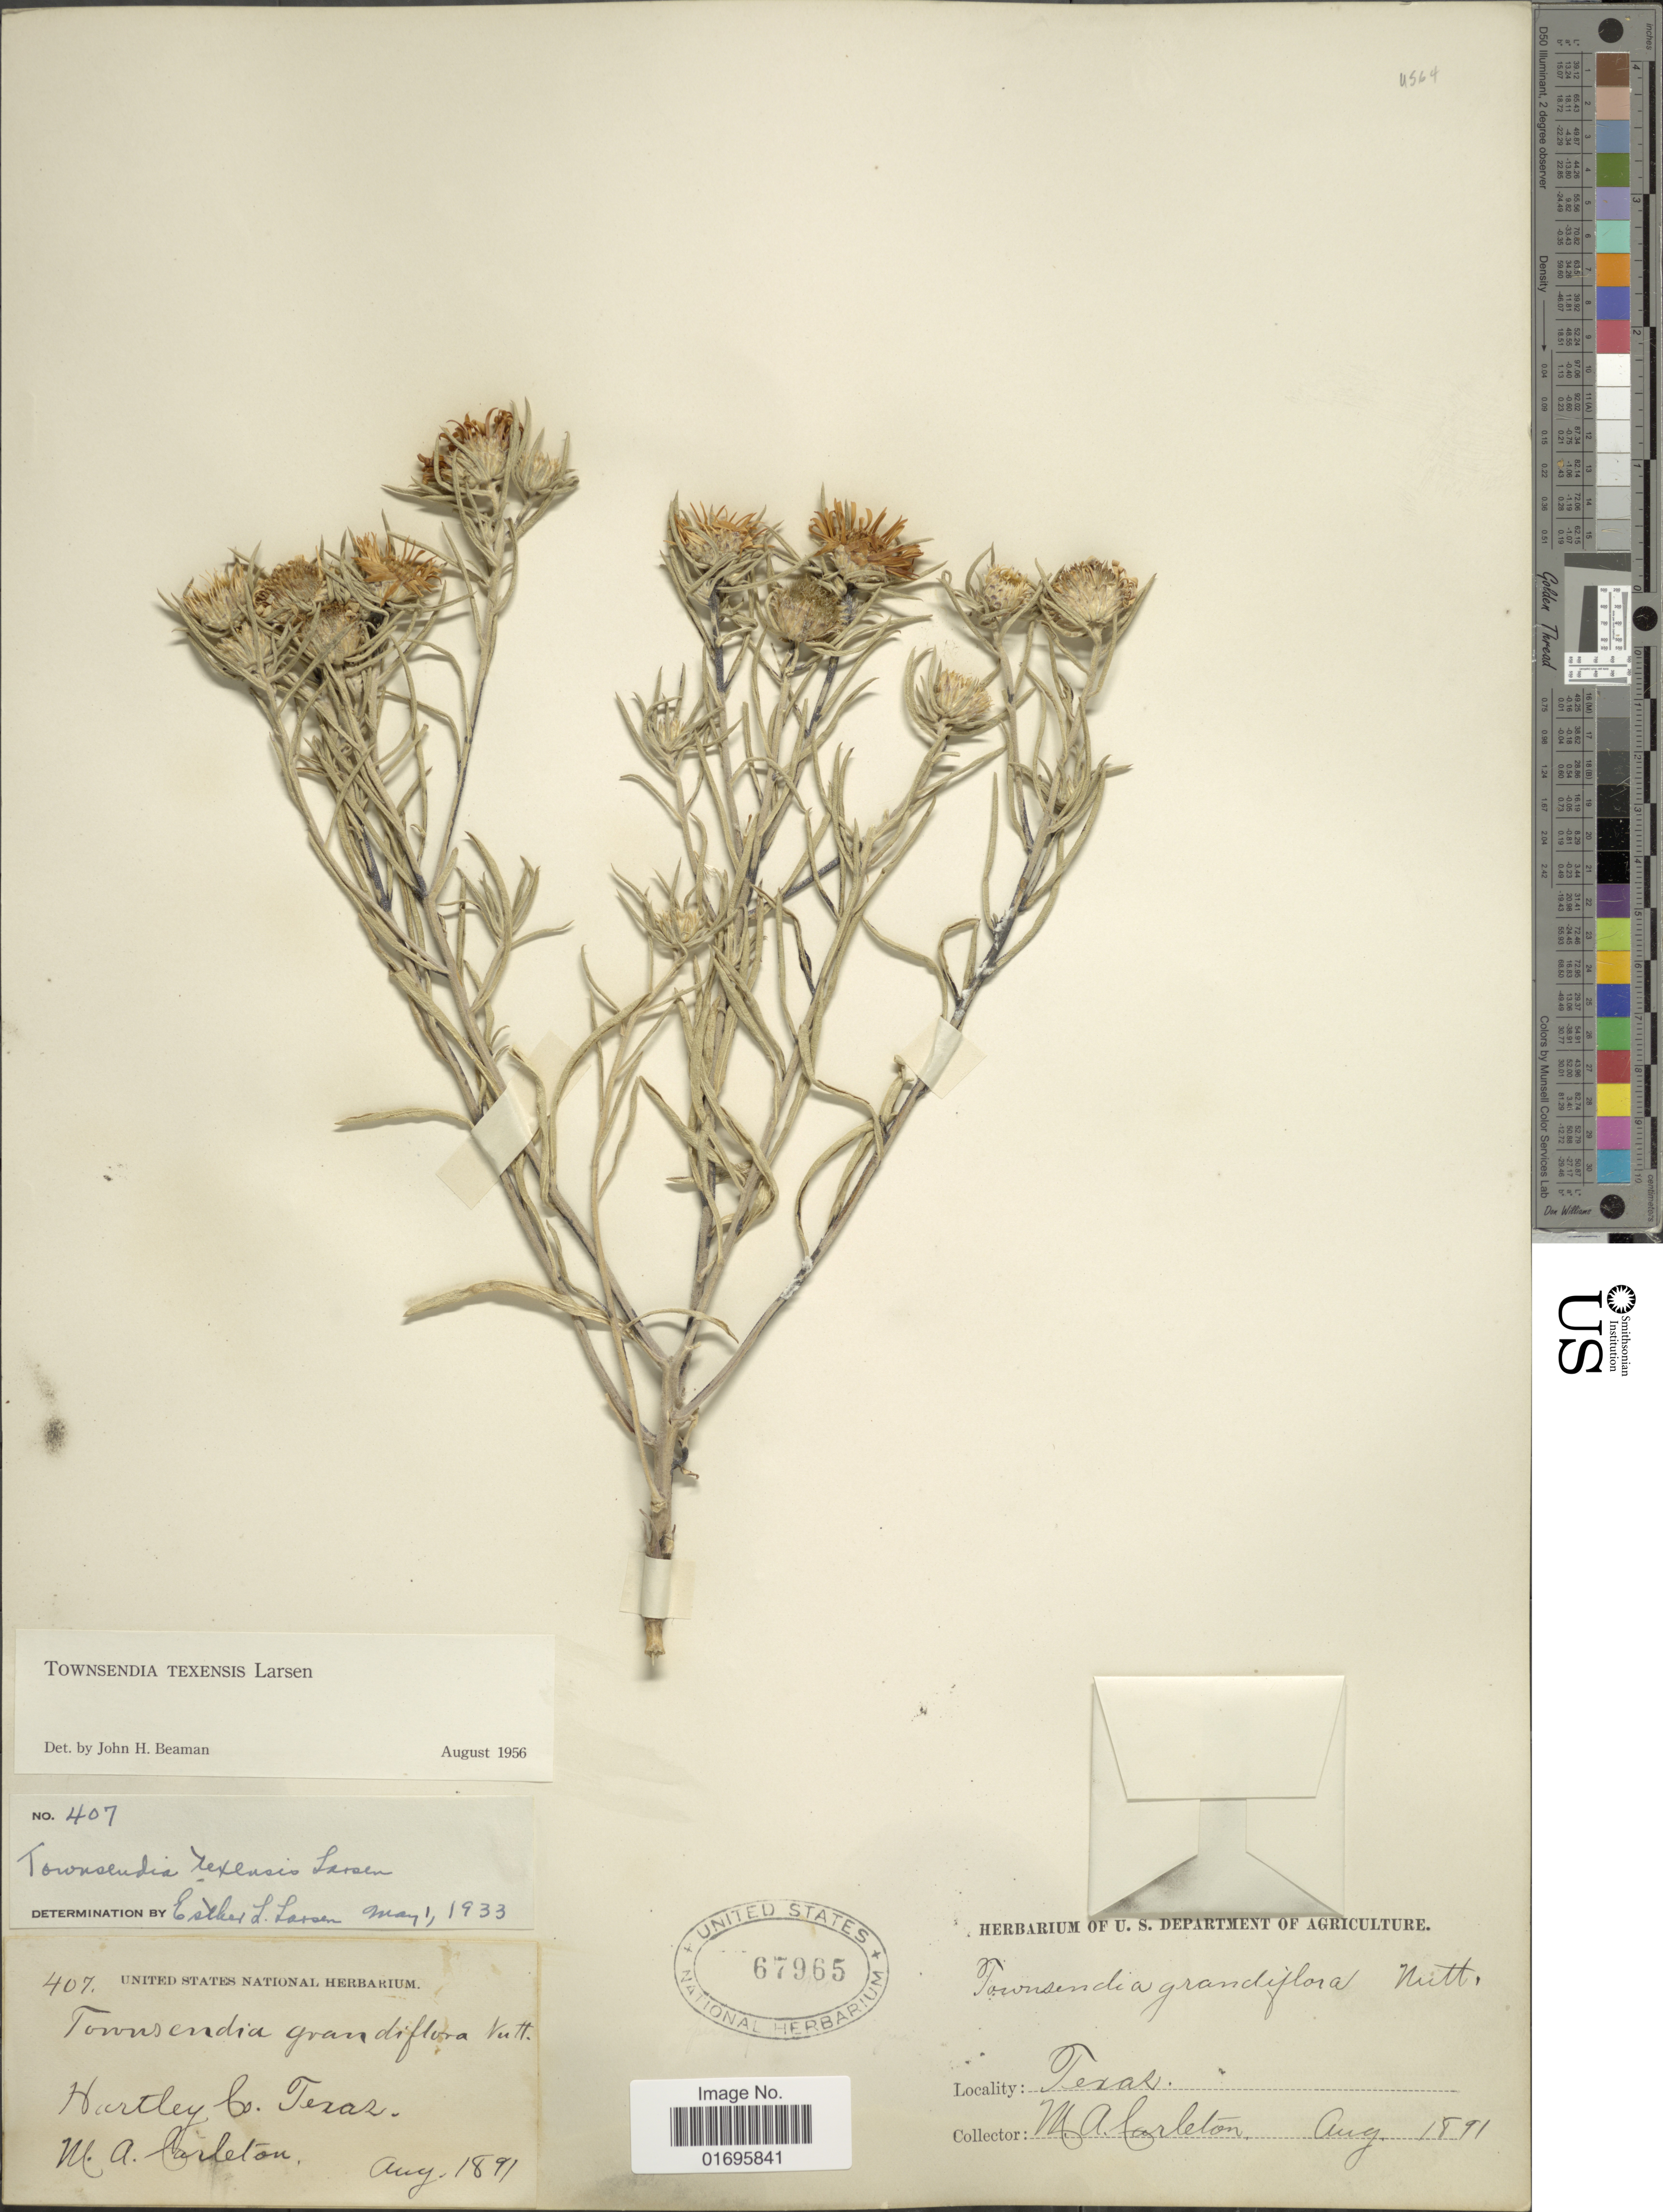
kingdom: Plantae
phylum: Tracheophyta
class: Magnoliopsida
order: Asterales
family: Asteraceae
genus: Townsendia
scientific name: Townsendia texensis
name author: Larsen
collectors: M. A. Carleton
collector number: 407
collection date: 1891-08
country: United States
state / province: Texas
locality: Hartley Co.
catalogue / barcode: US 67965